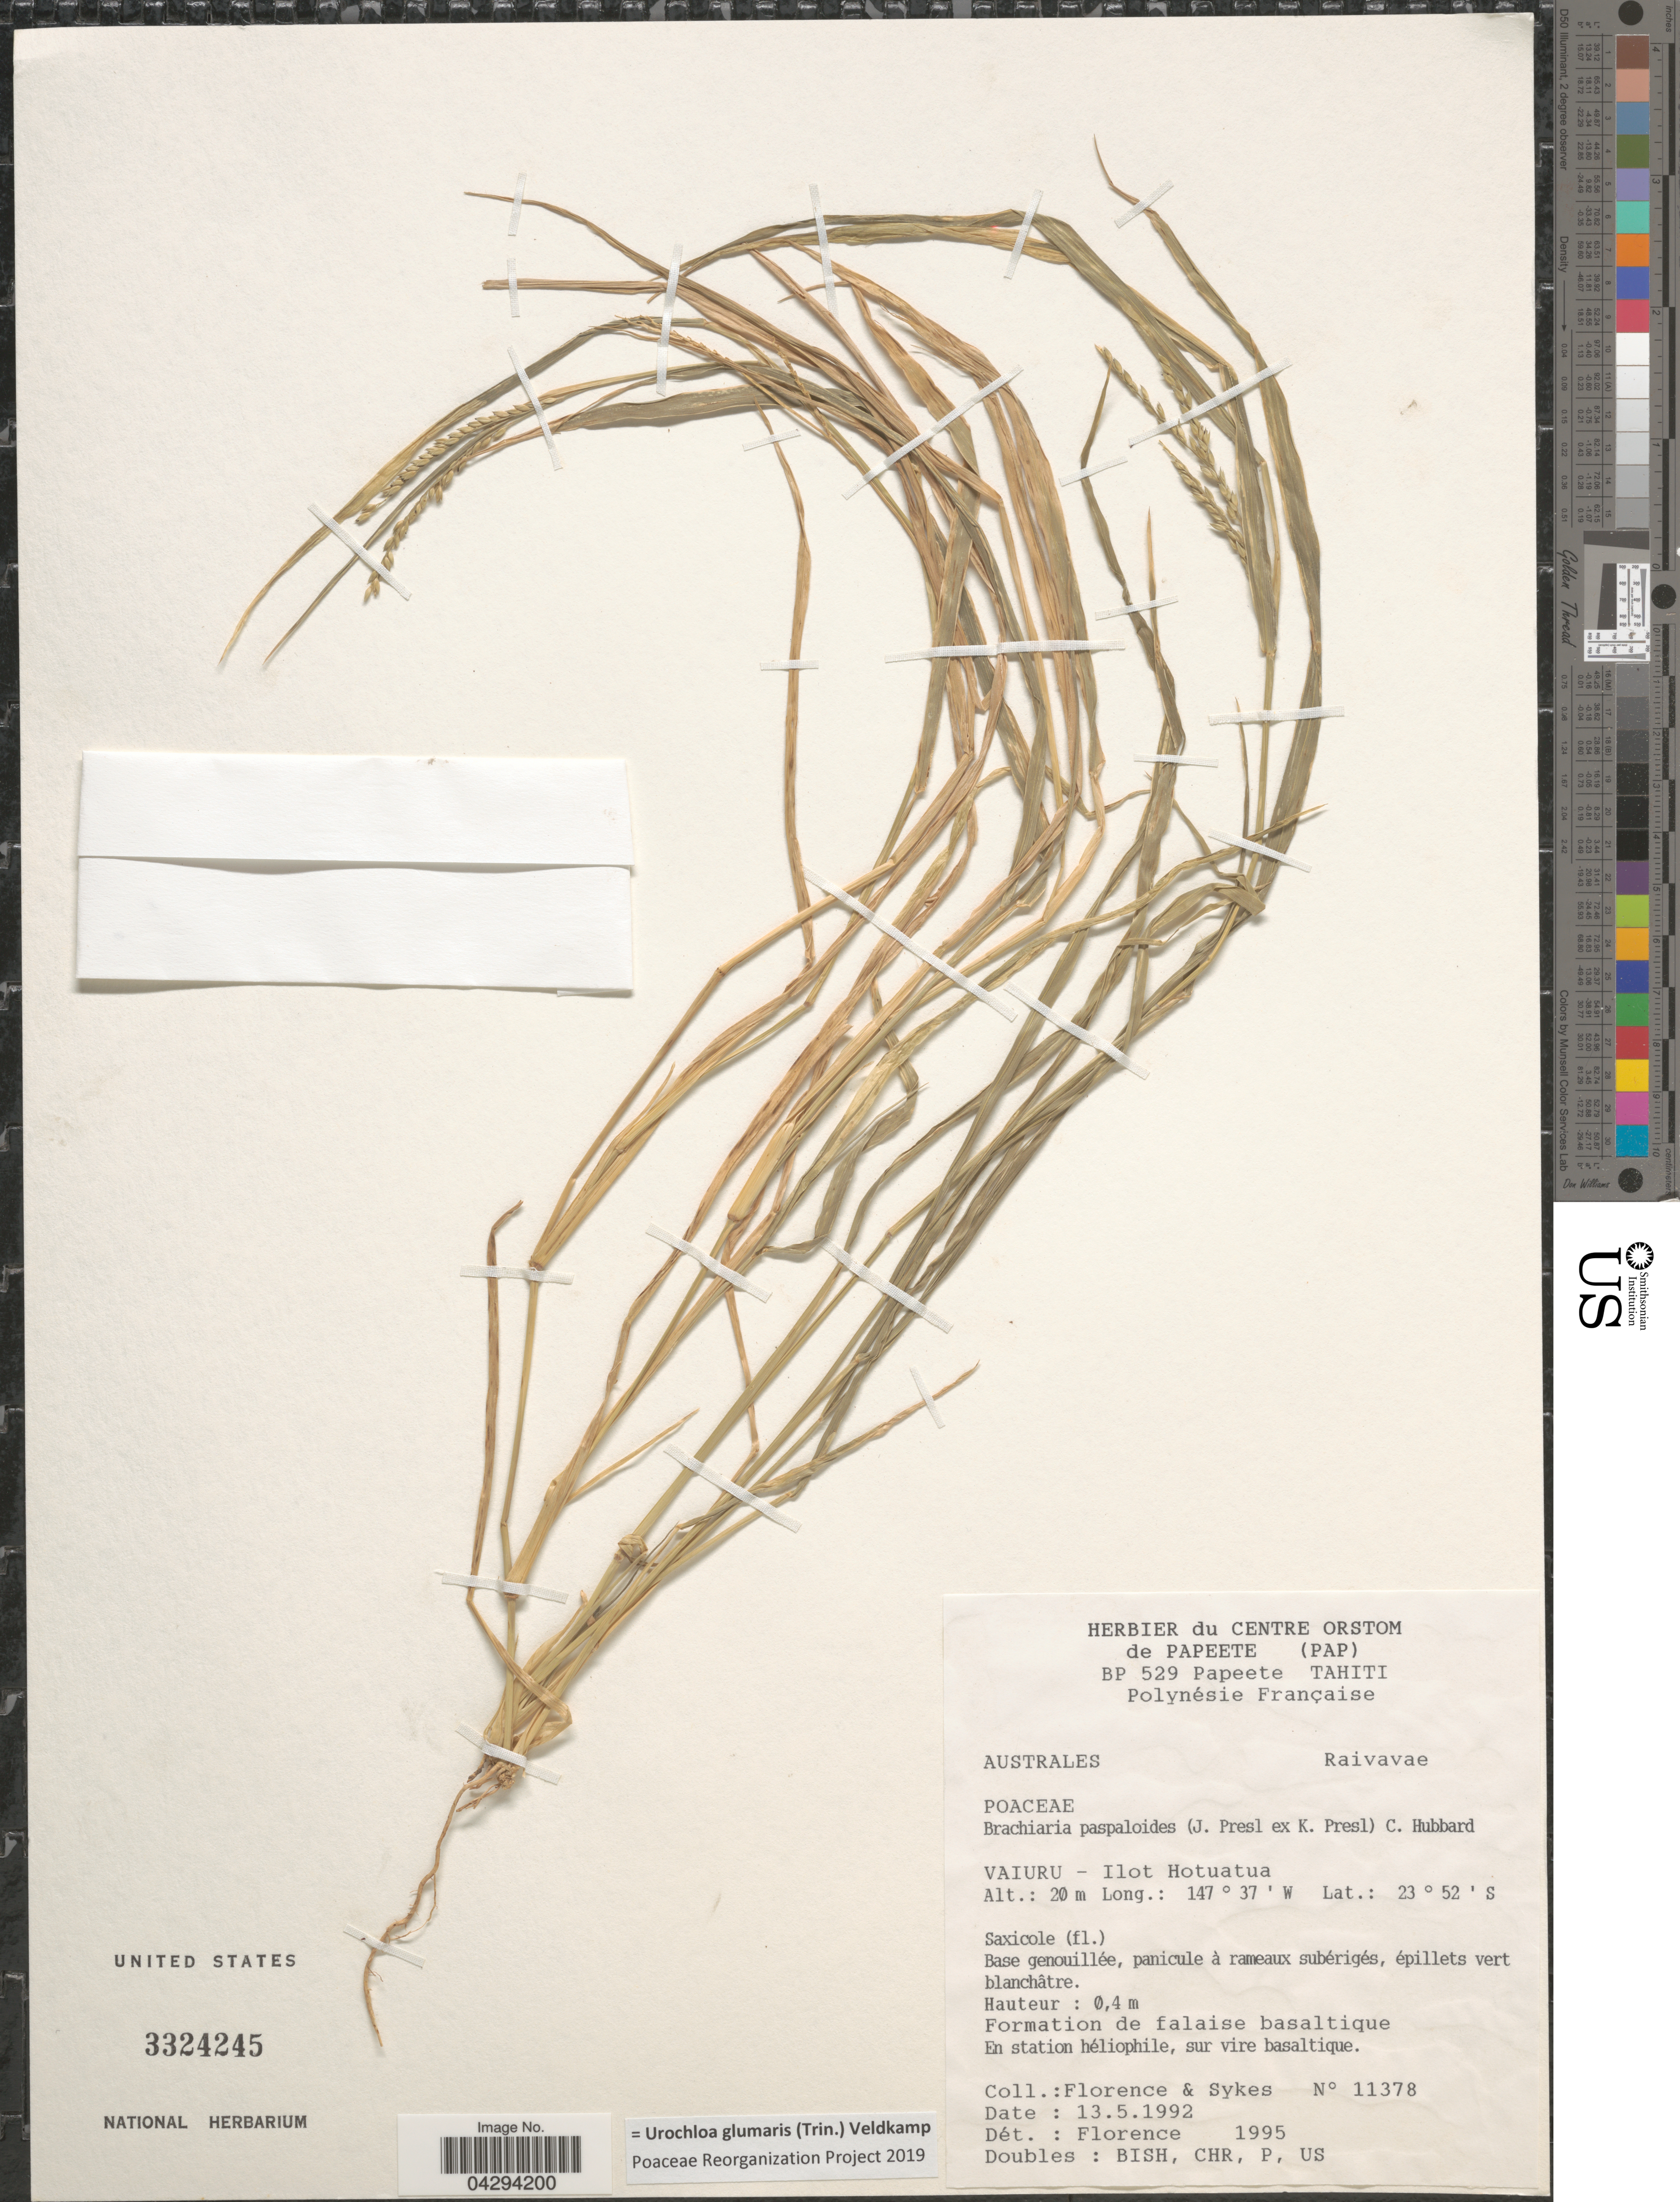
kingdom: Plantae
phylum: Tracheophyta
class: Liliopsida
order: Poales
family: Poaceae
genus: Urochloa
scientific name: Urochloa glumaris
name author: (Trin.) Veldkamp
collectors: -. Florence & Sykes, --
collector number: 11378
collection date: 1992-05-13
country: French Polynesia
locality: Australes. Raivavae. Vaiuru - Ilot Hotuatua.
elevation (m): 20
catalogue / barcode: US 3324245